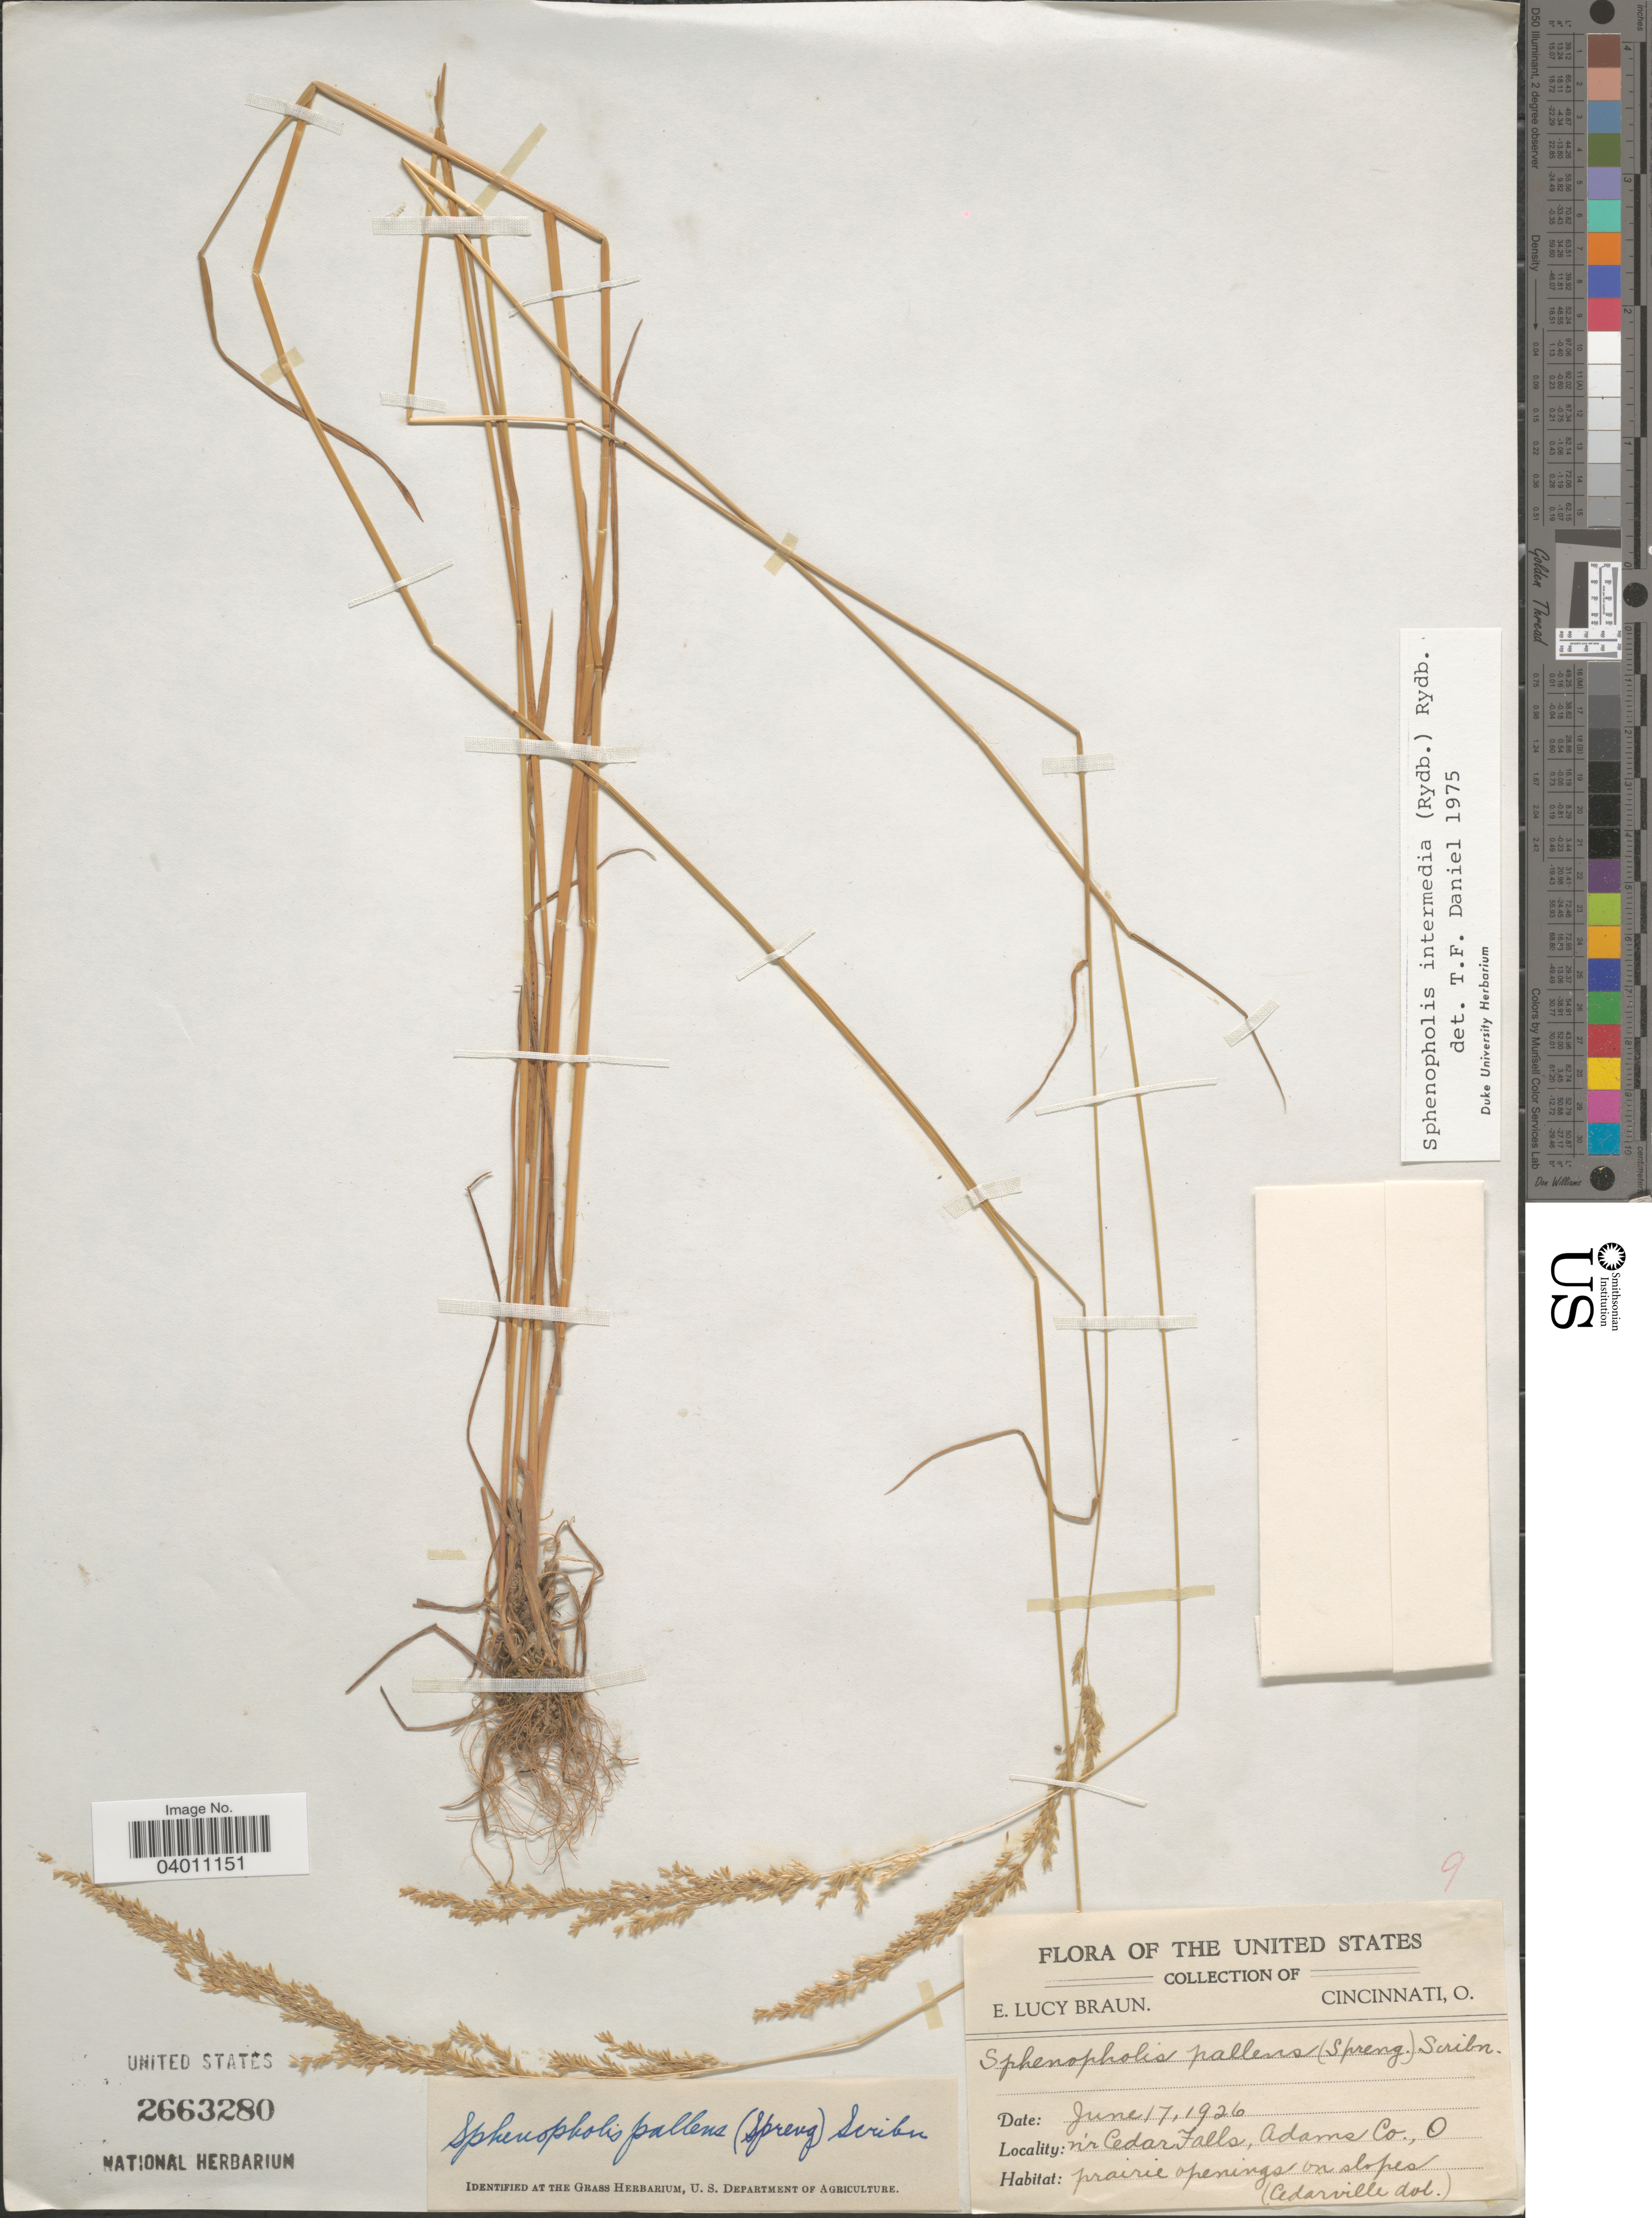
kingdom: Plantae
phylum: Tracheophyta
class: Liliopsida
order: Poales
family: Poaceae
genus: Sphenopholis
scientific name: Sphenopholis intermedia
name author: (Rydb.) Rydb.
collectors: E. L. Braun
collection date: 1926-06-17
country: United States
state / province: Ohio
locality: N'r Cedar Falls, Adams Co. Prairie openings on slopes (Cedarville dol.).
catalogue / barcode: US 2663280